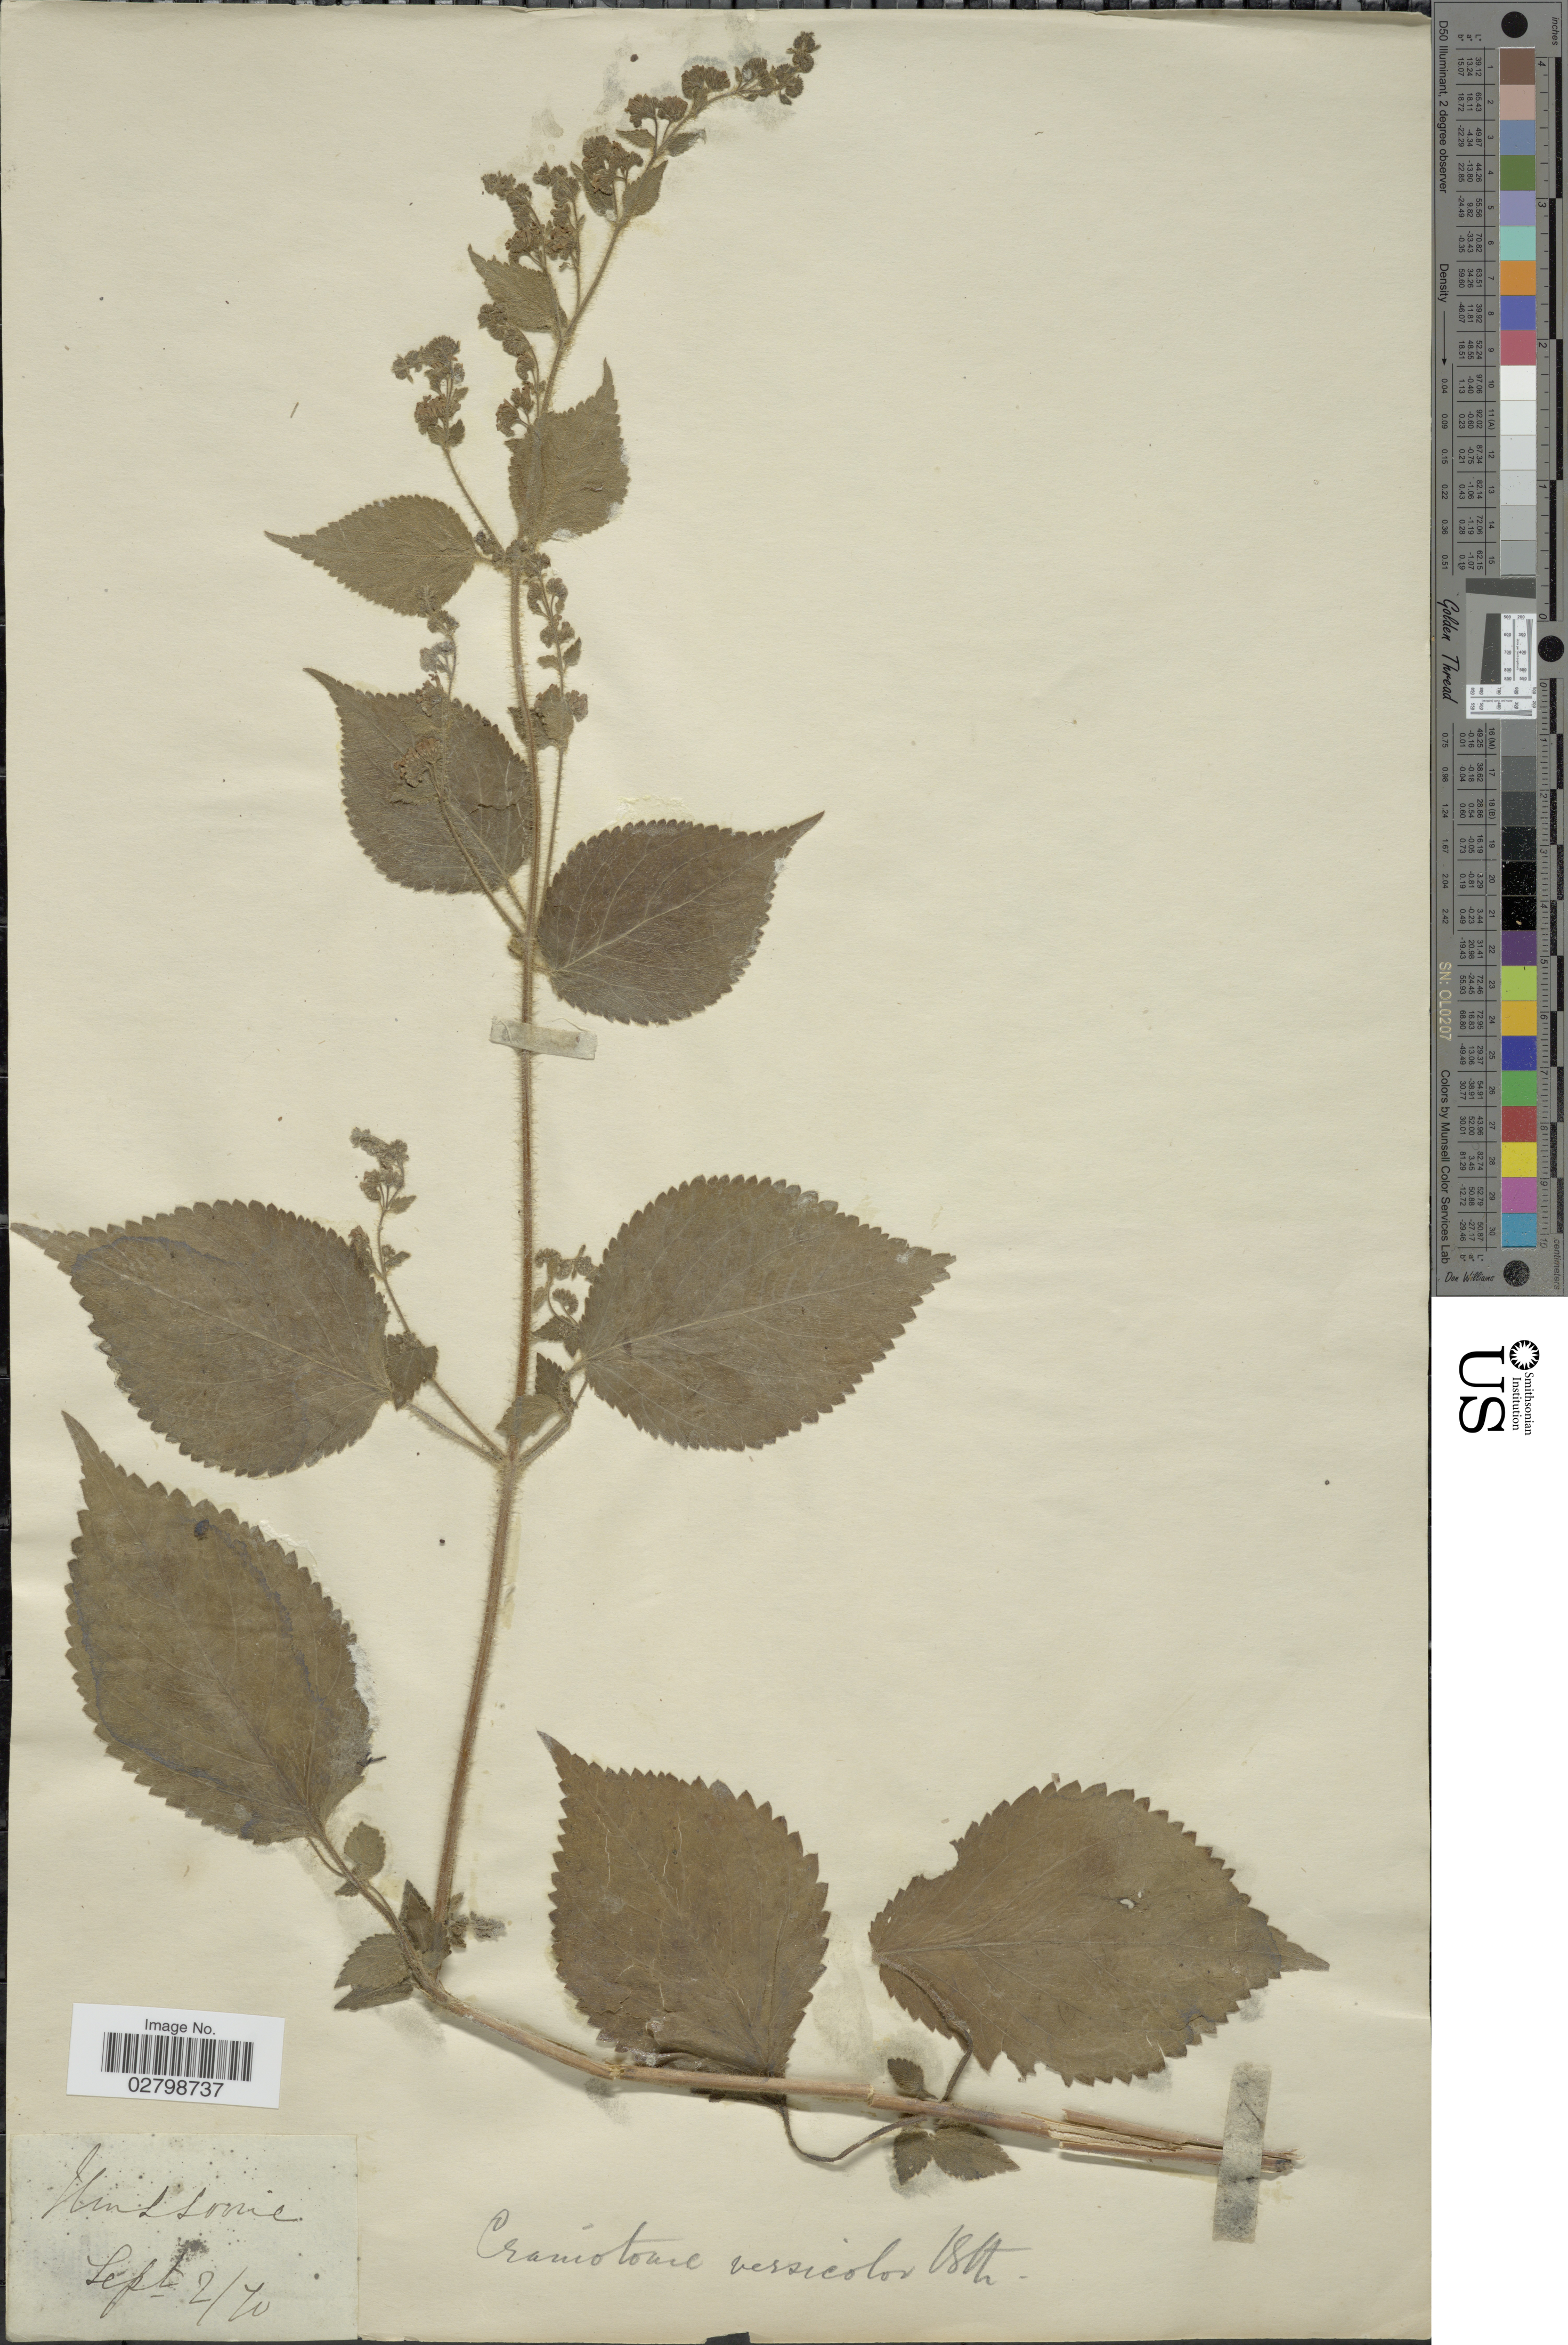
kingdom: Plantae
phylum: Tracheophyta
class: Magnoliopsida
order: Lamiales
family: Lamiaceae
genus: Craniotome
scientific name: Craniotome furcata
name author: (Link) Kuntze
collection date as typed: Transcribed d/m/y: 2/9/70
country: India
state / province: Uttarakhand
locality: Mussoorie.